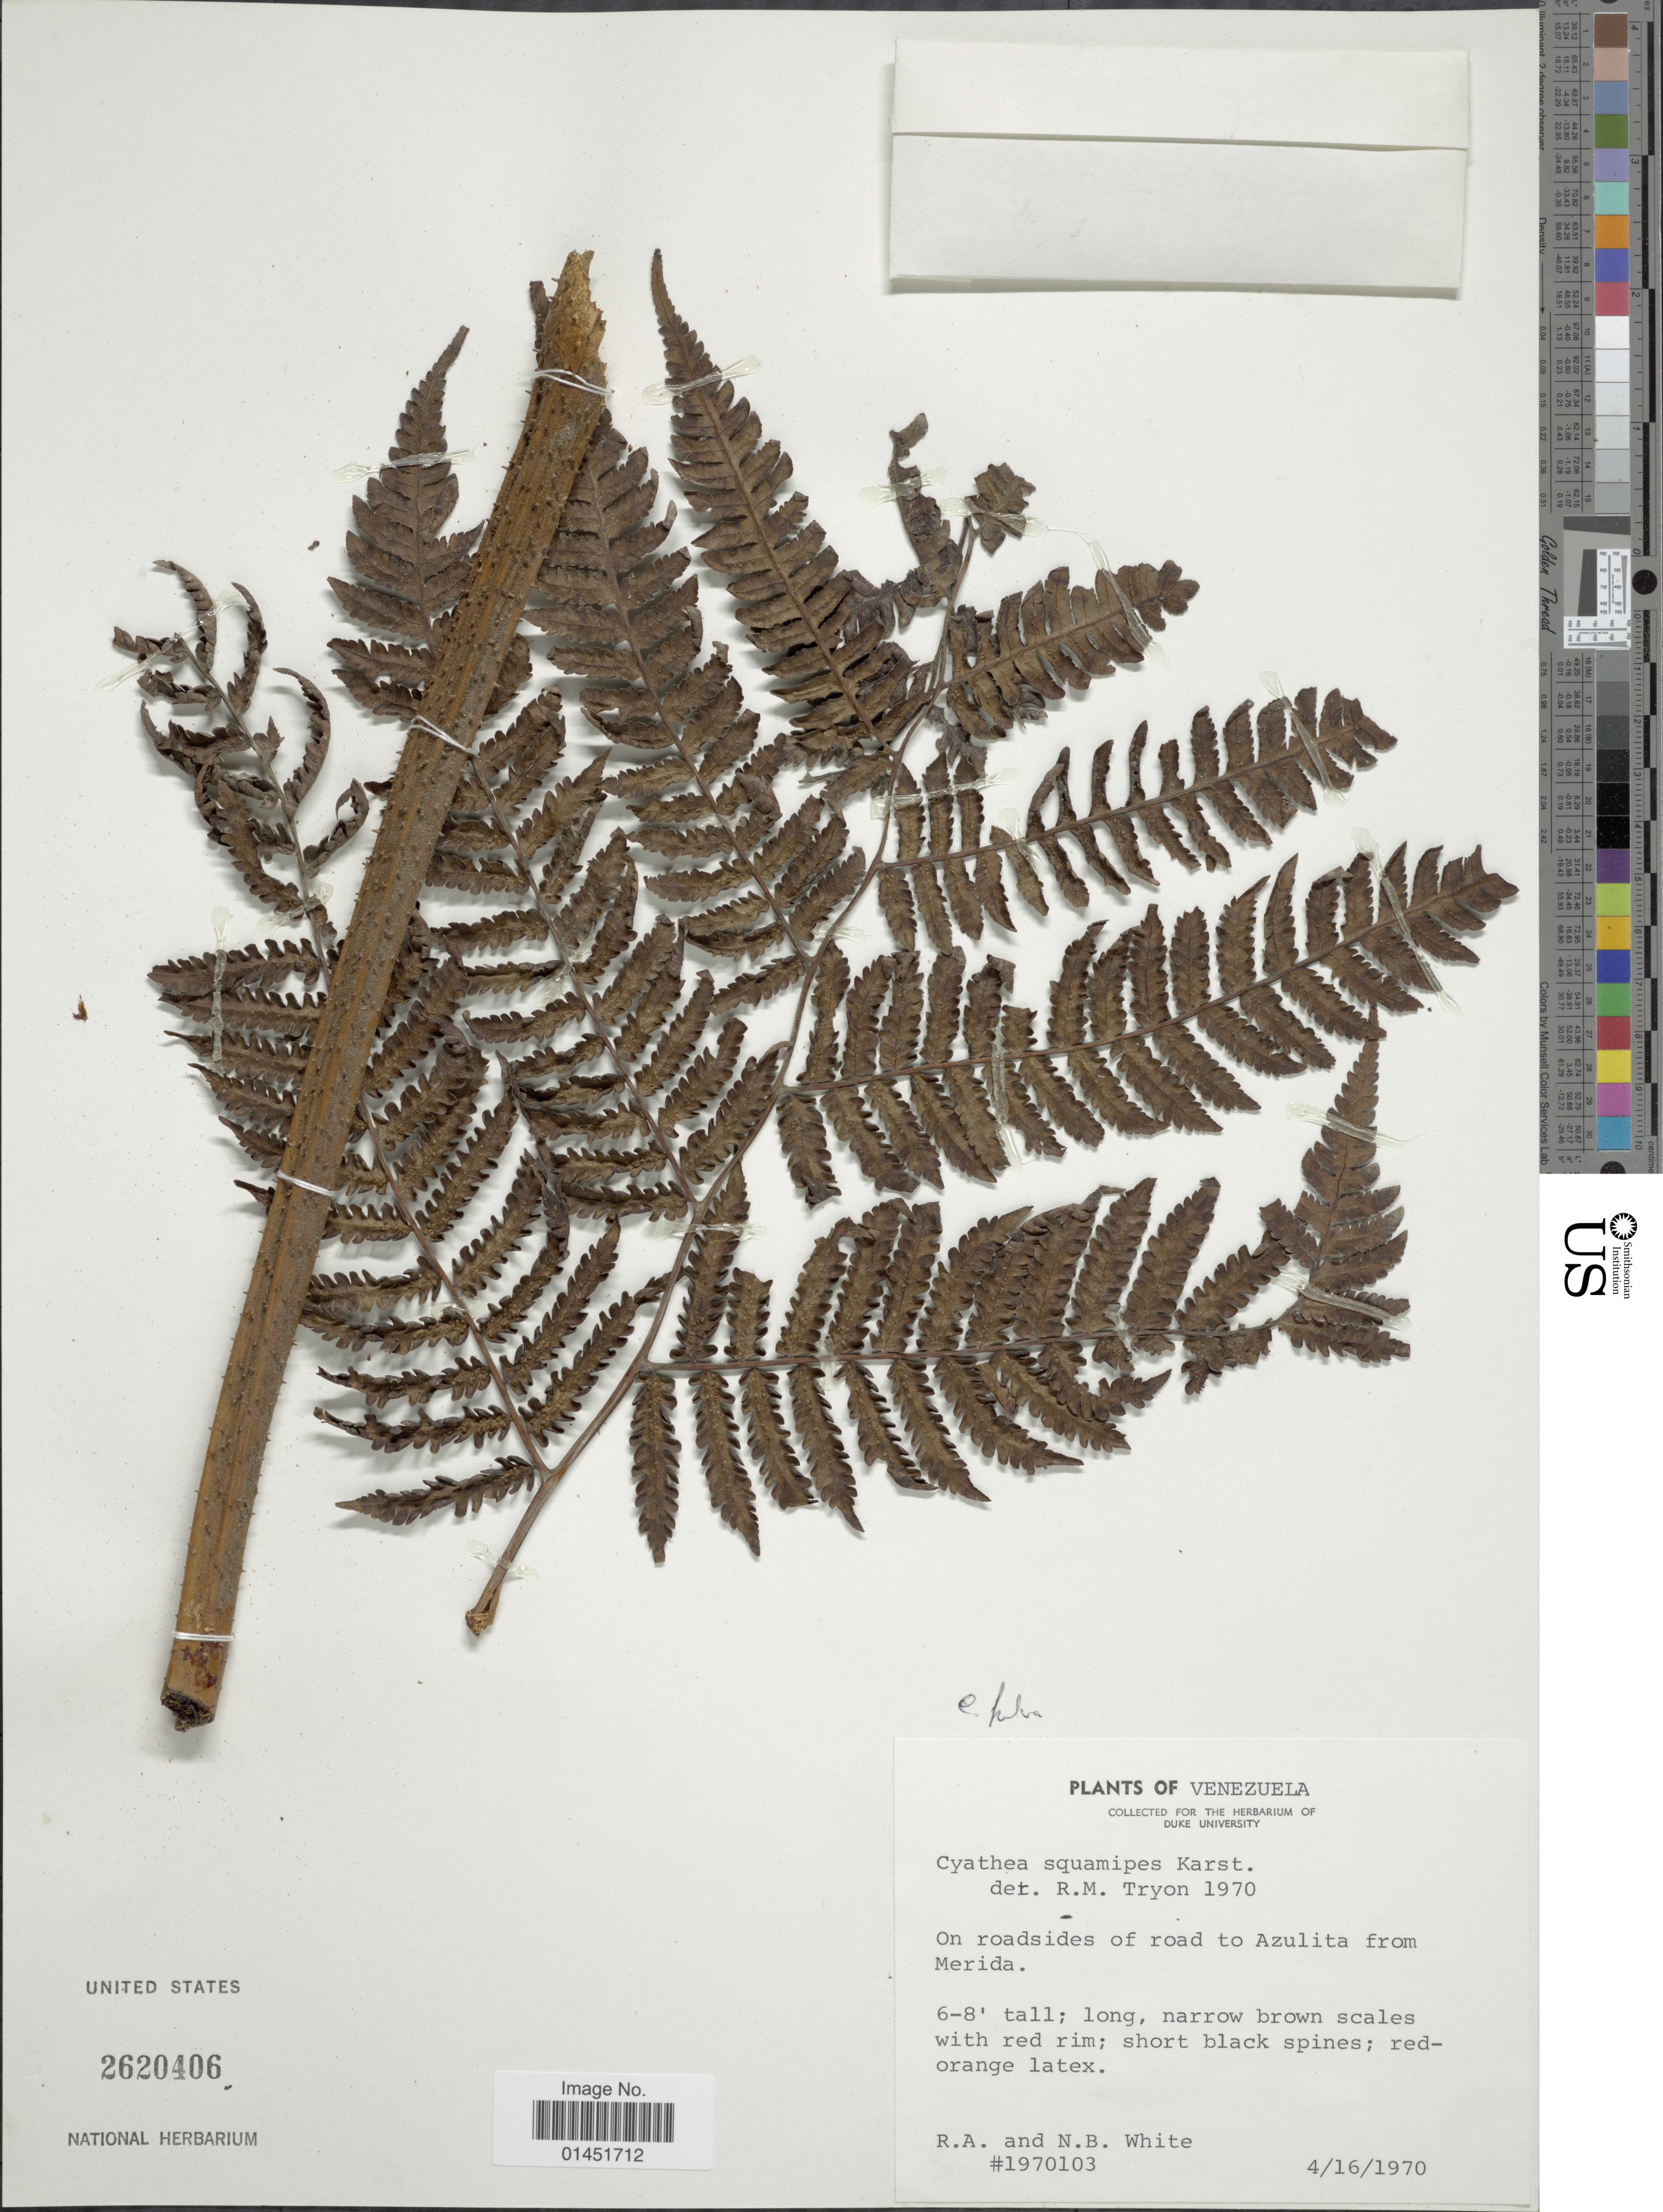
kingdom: Plantae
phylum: Tracheophyta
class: Polypodiopsida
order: Cyatheales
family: Cyatheaceae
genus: Cyathea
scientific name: Cyathea fulva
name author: (M. Martens & Galeotti) Fée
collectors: R. A. White & N. White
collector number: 1970103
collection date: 1970-04-16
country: Venezuela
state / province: Mérida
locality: On roadsides of road to Azulita from Merida.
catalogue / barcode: US 2620406